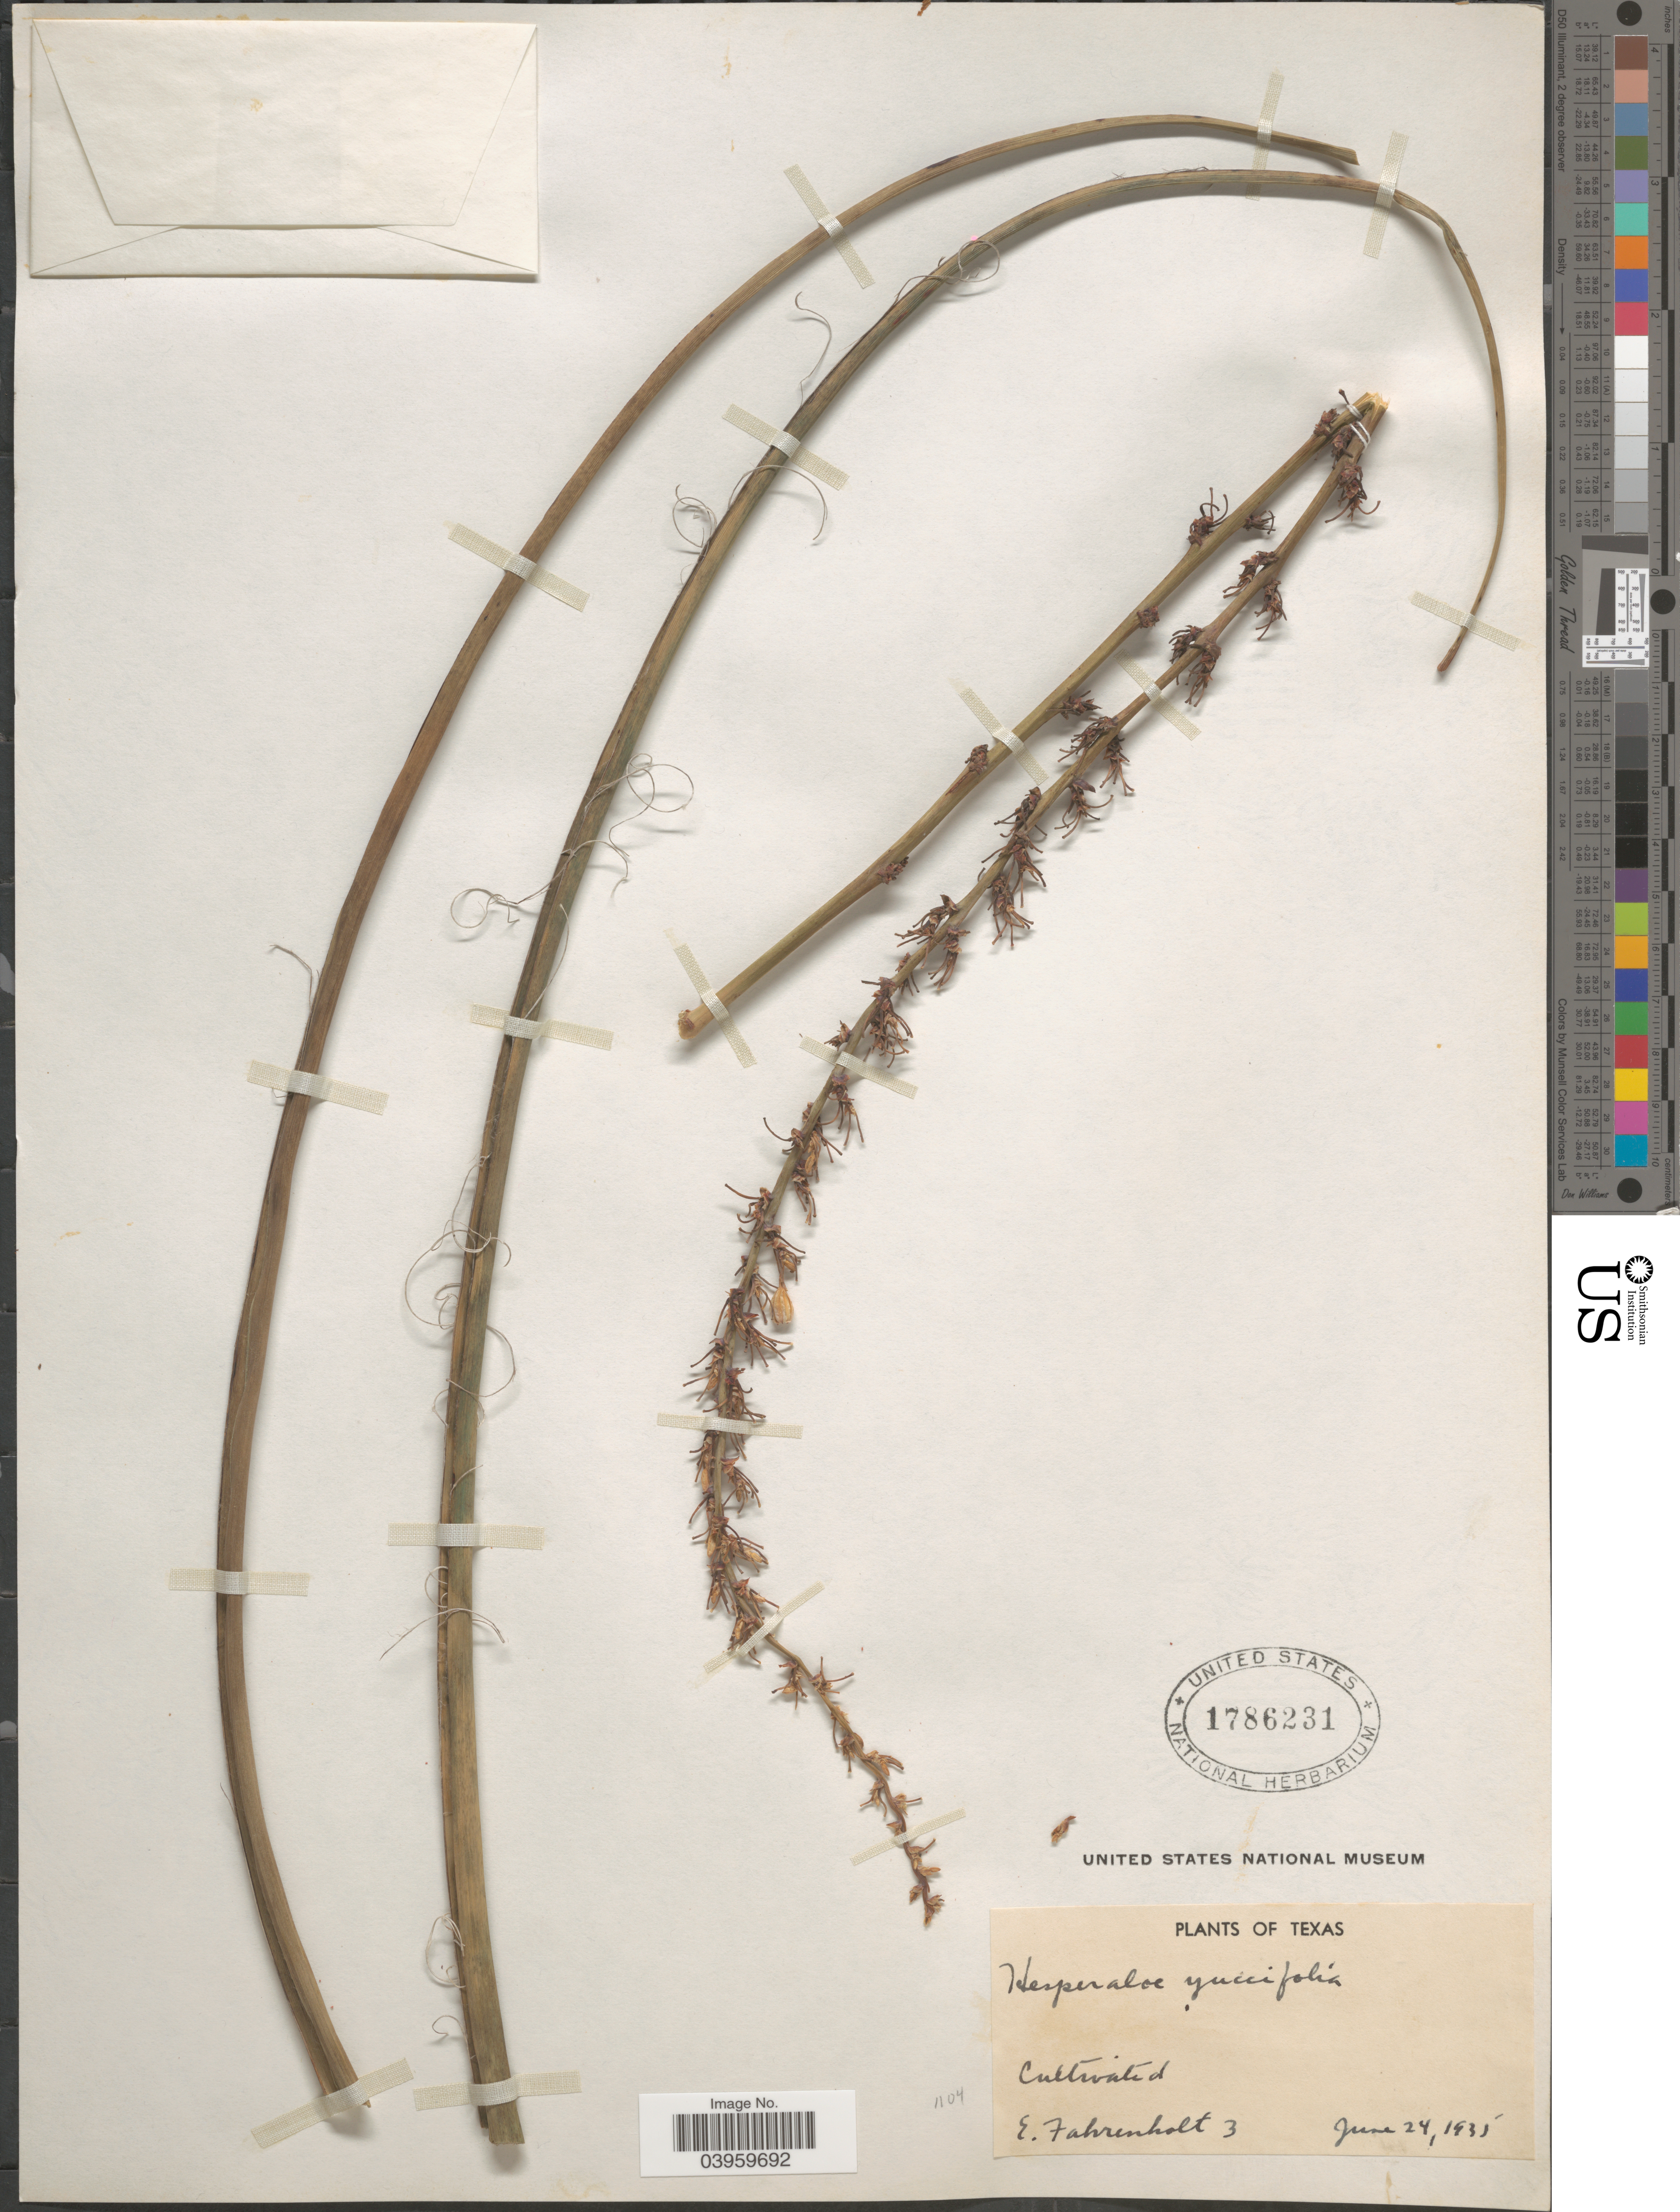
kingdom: Plantae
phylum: Tracheophyta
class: Liliopsida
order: Asparagales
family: Asparagaceae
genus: Hesperaloe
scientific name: Hesperaloe parviflora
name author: (Torr.) J.M. Coult.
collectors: E. Fahrenholt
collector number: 3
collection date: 1935-06-24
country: United States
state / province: Texas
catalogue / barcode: US 1786231